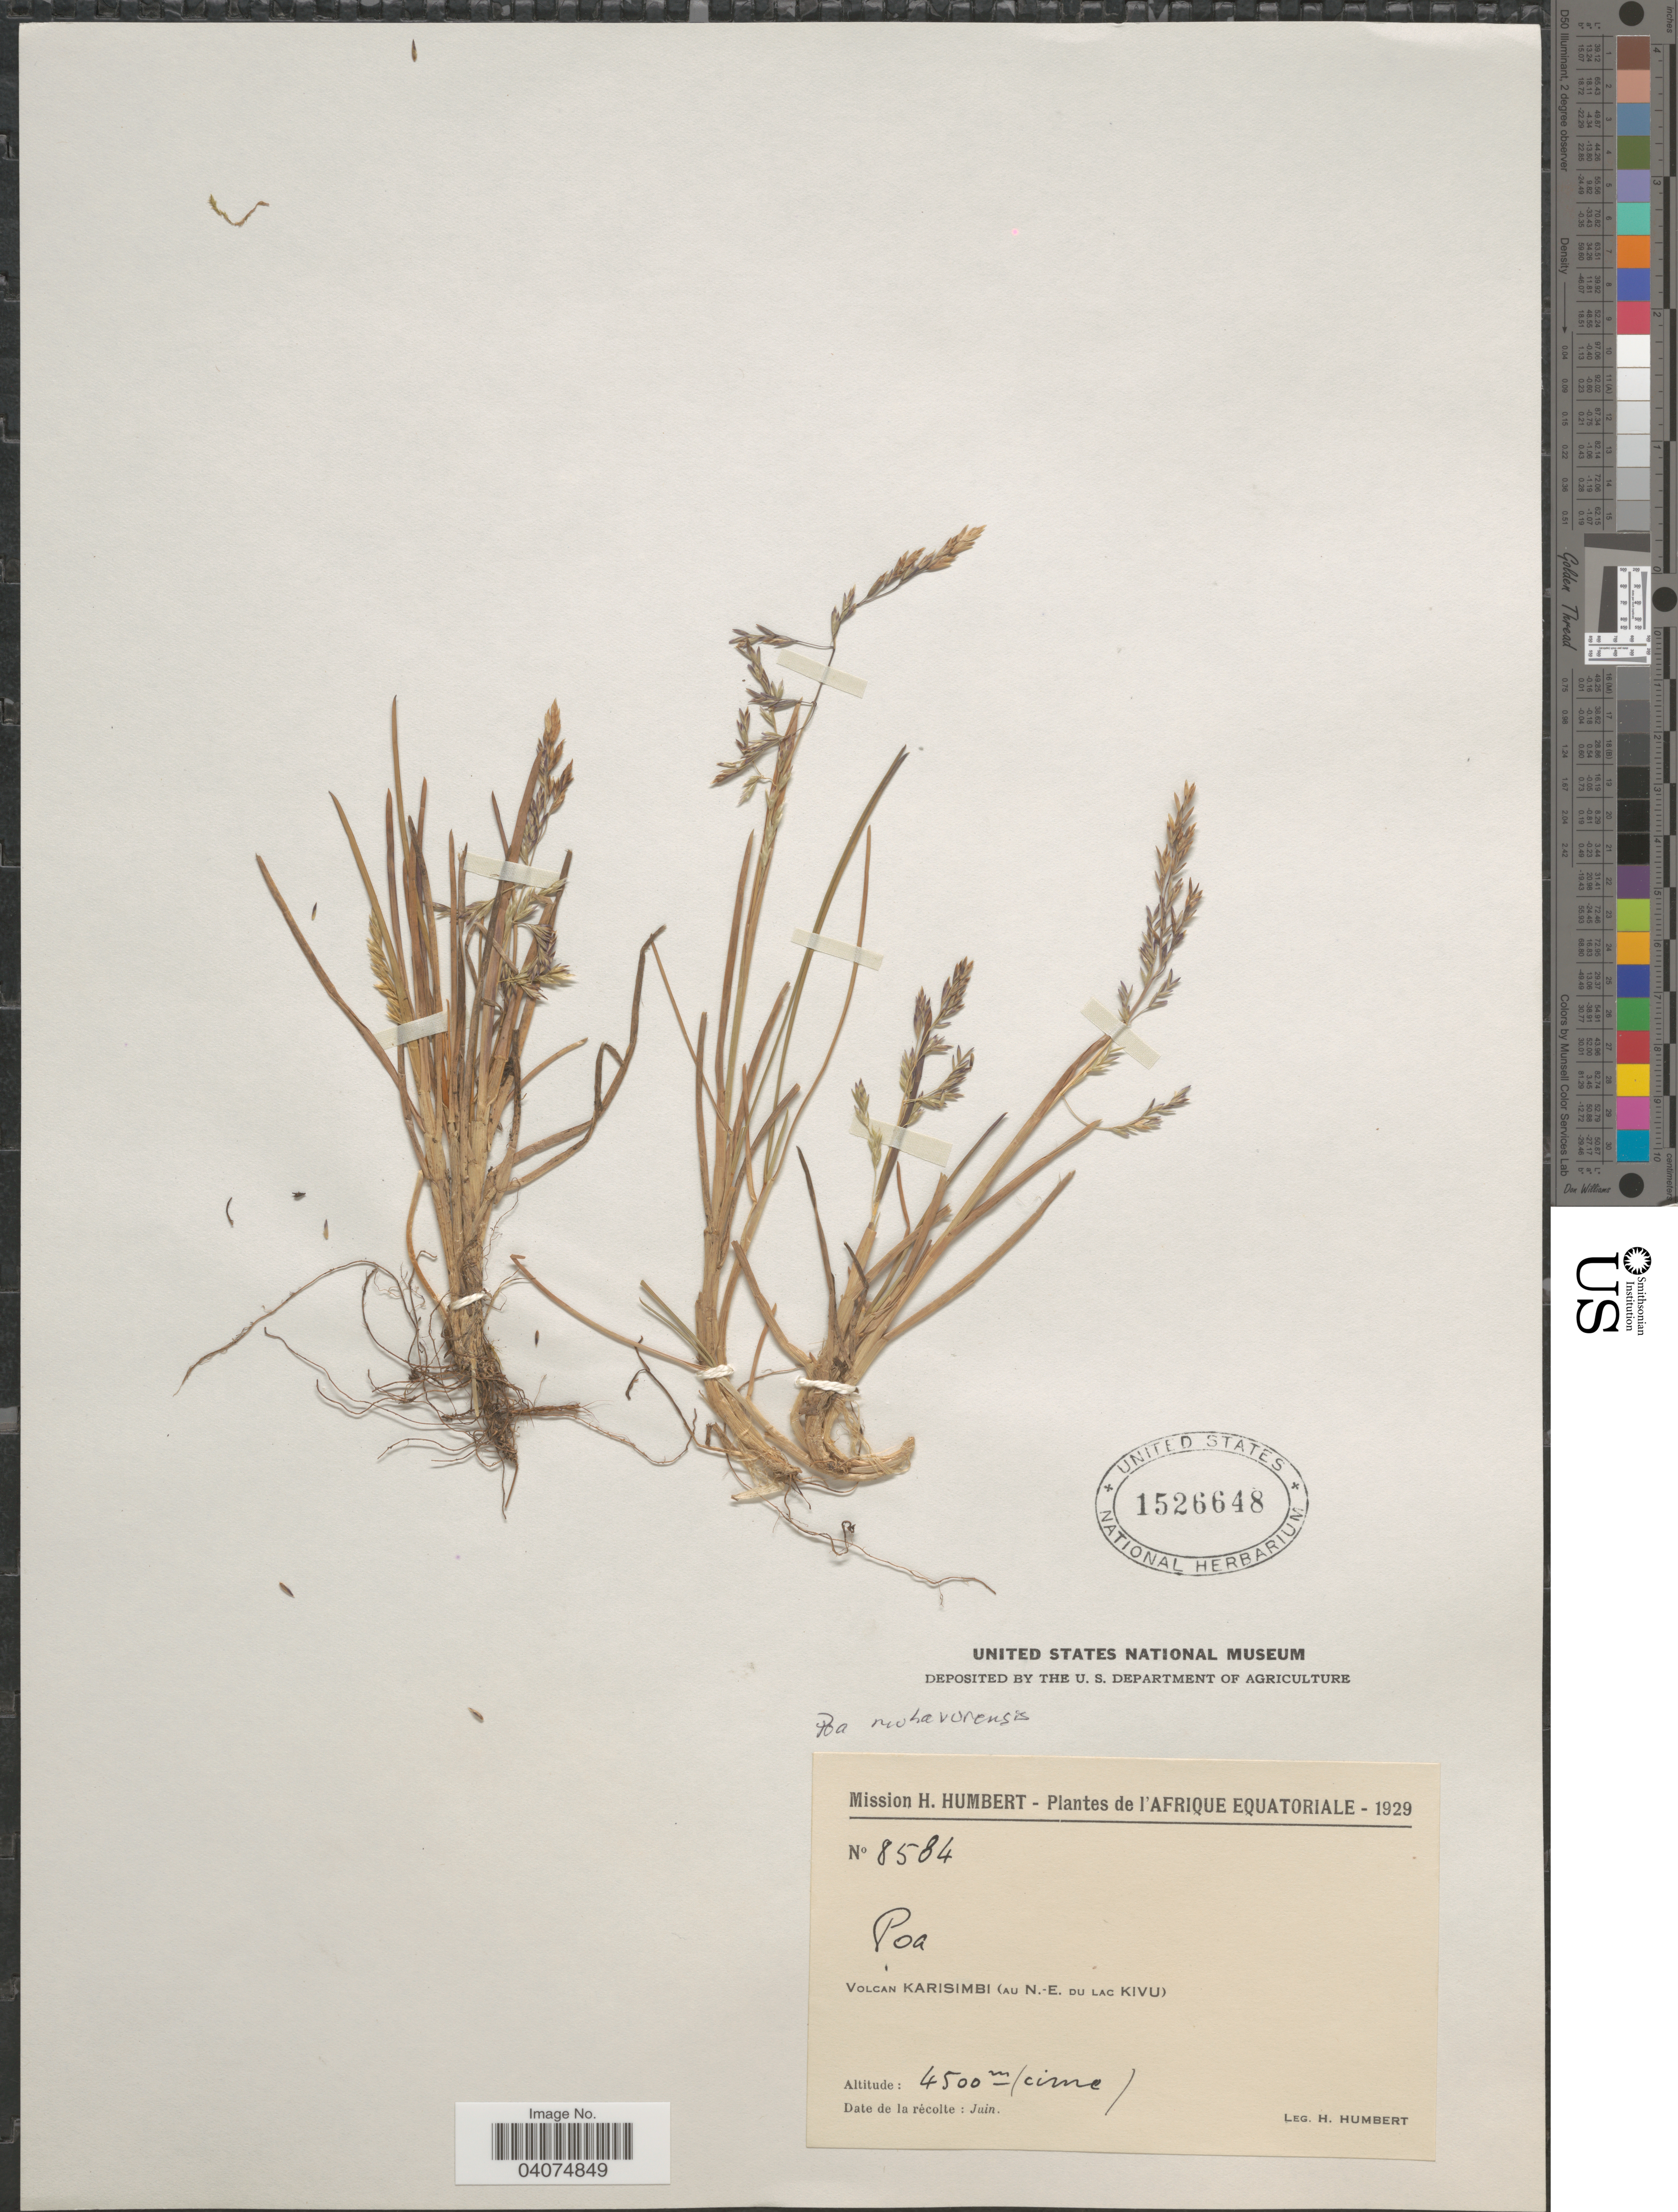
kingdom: Plantae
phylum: Tracheophyta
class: Liliopsida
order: Poales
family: Poaceae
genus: Poa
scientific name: Poa muhavurensis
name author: C.E. Hubb.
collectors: H. Humbert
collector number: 8584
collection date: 1929-06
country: Congo, Democratic Republic of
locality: Afrique Equatoriale. Volcan Karisimbi (au N.-E. du lac Kivu).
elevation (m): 4500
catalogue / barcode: US 1526648